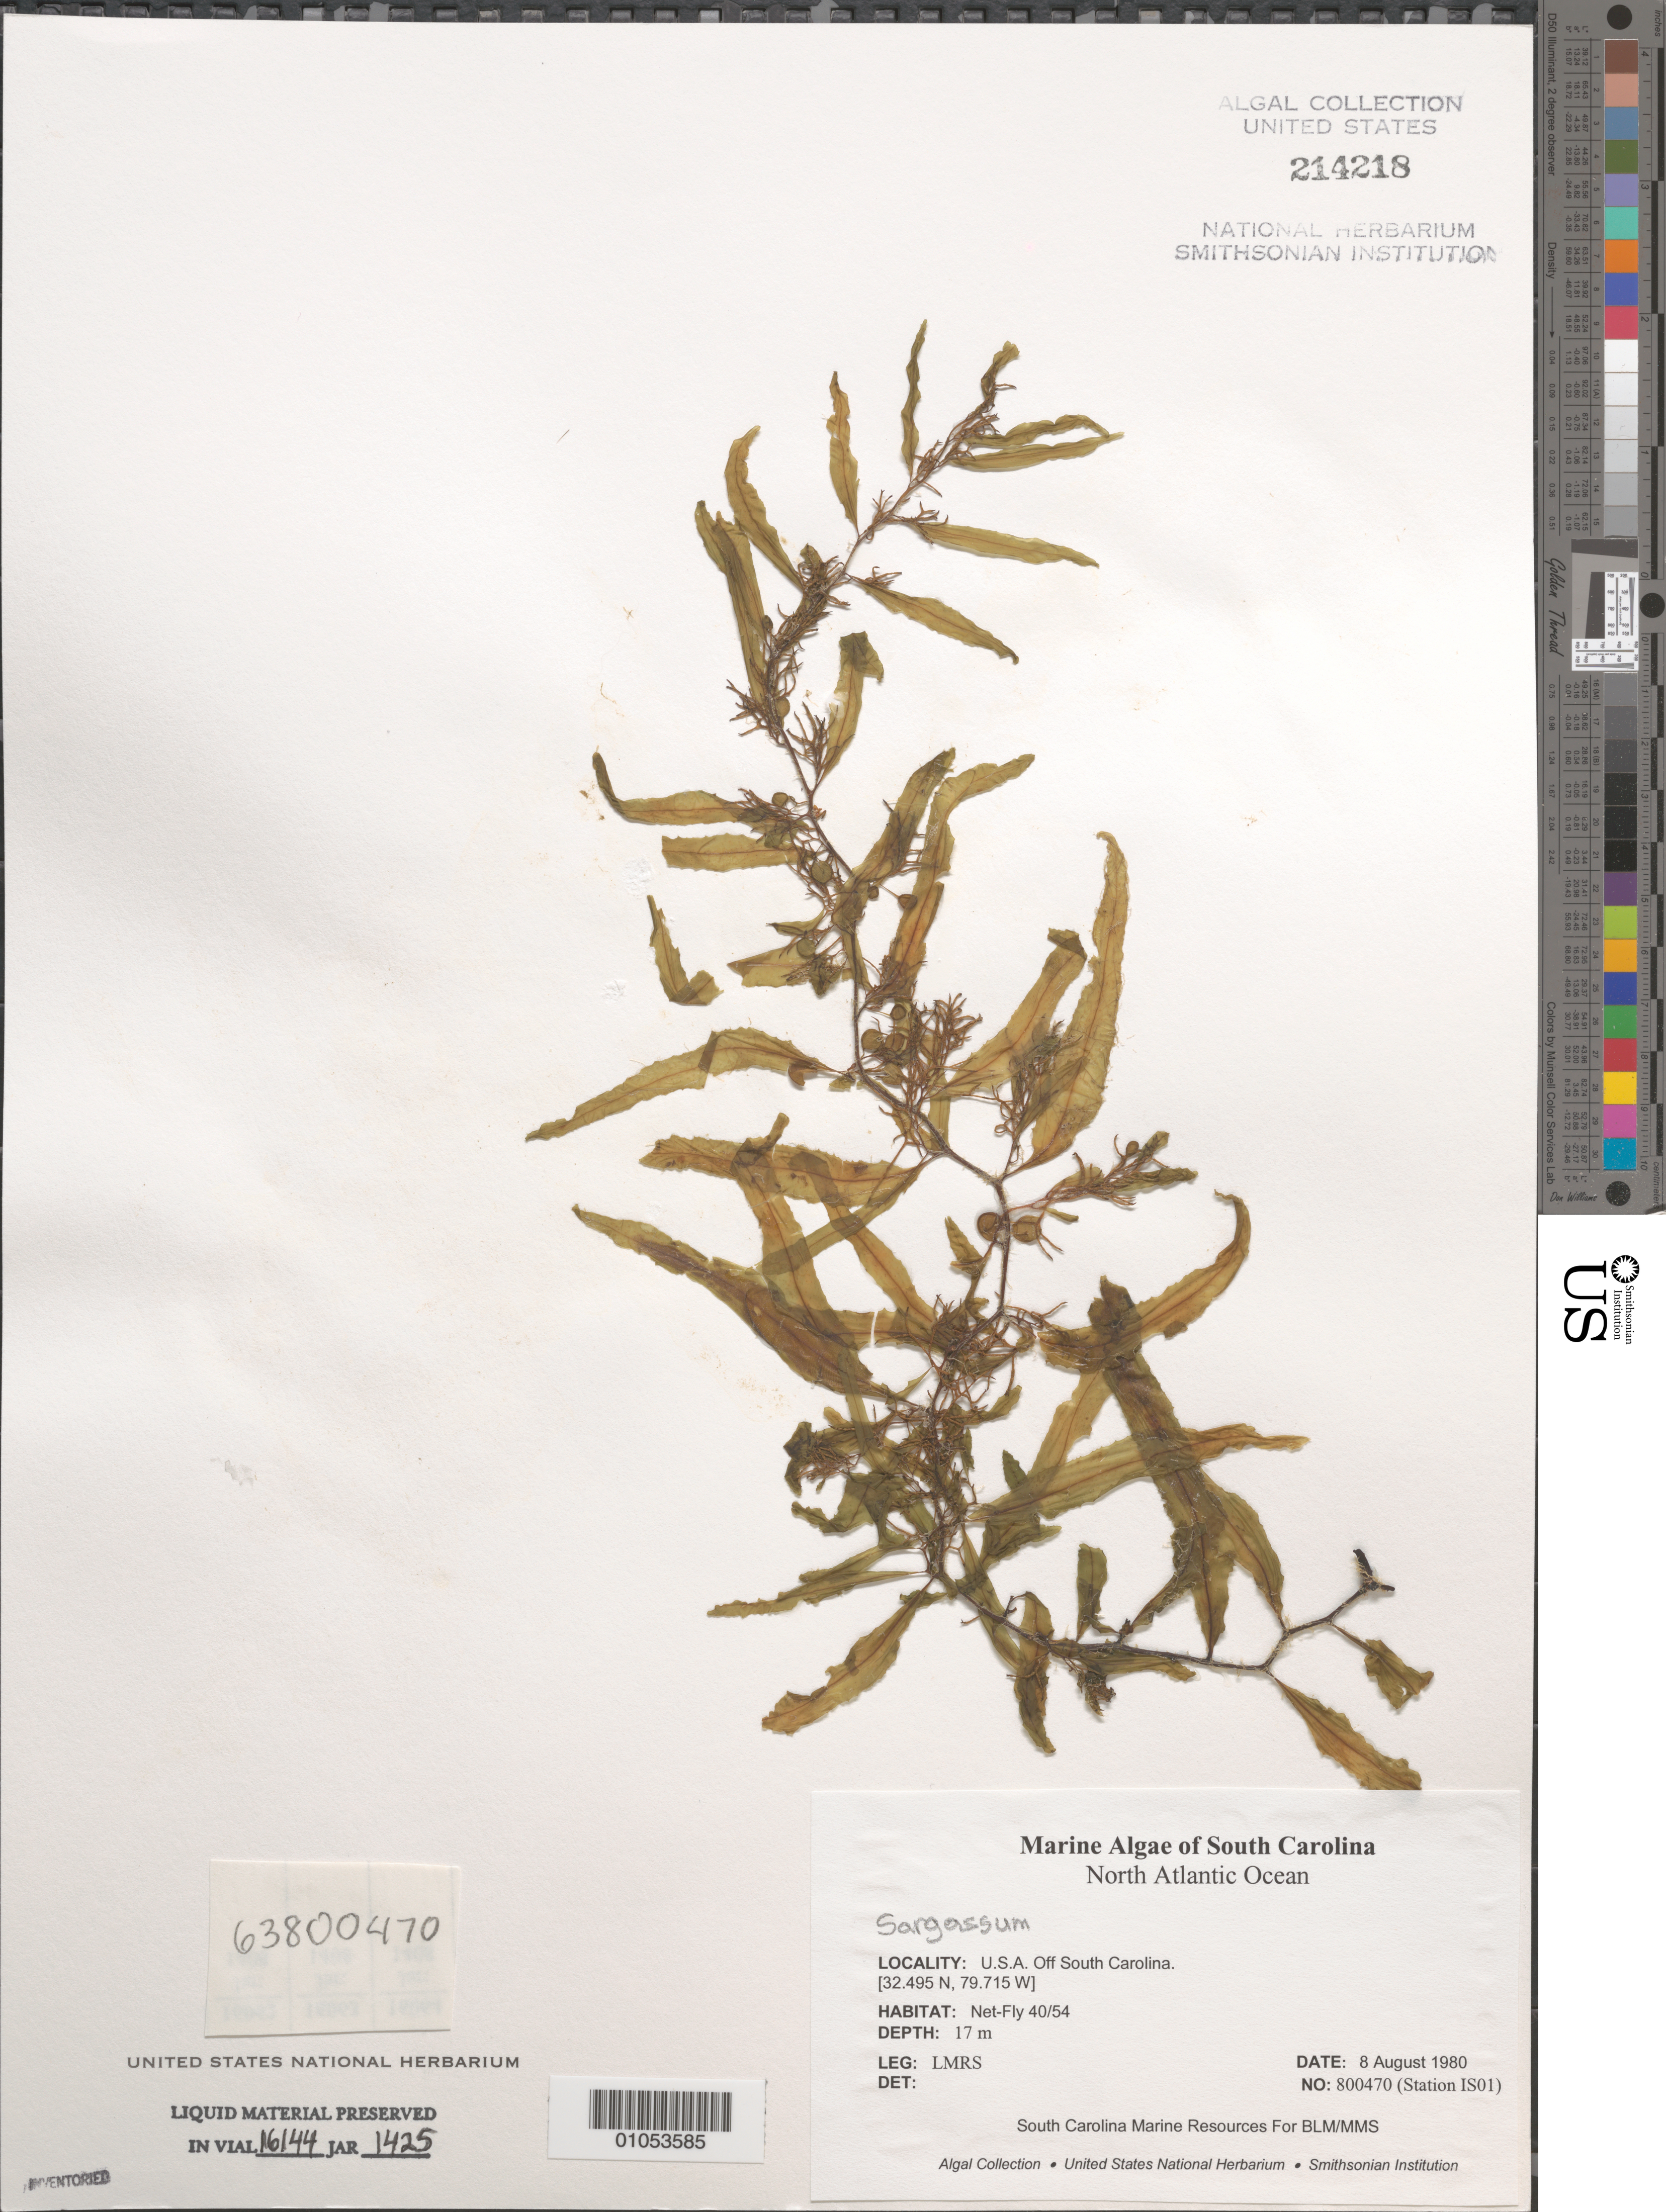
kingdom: Chromista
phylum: Ochrophyta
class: Phaeophyceae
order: Fucales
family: Sargassaceae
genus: Sargassum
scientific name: Sargassum sp.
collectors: LMRS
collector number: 800470 (Station IS01)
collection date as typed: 08 Aug 1980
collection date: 1980-08-08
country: United States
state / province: South Carolina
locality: North Atlantic Ocean off South Carolina coast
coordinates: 32.495 N, 78.715 W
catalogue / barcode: US 214218